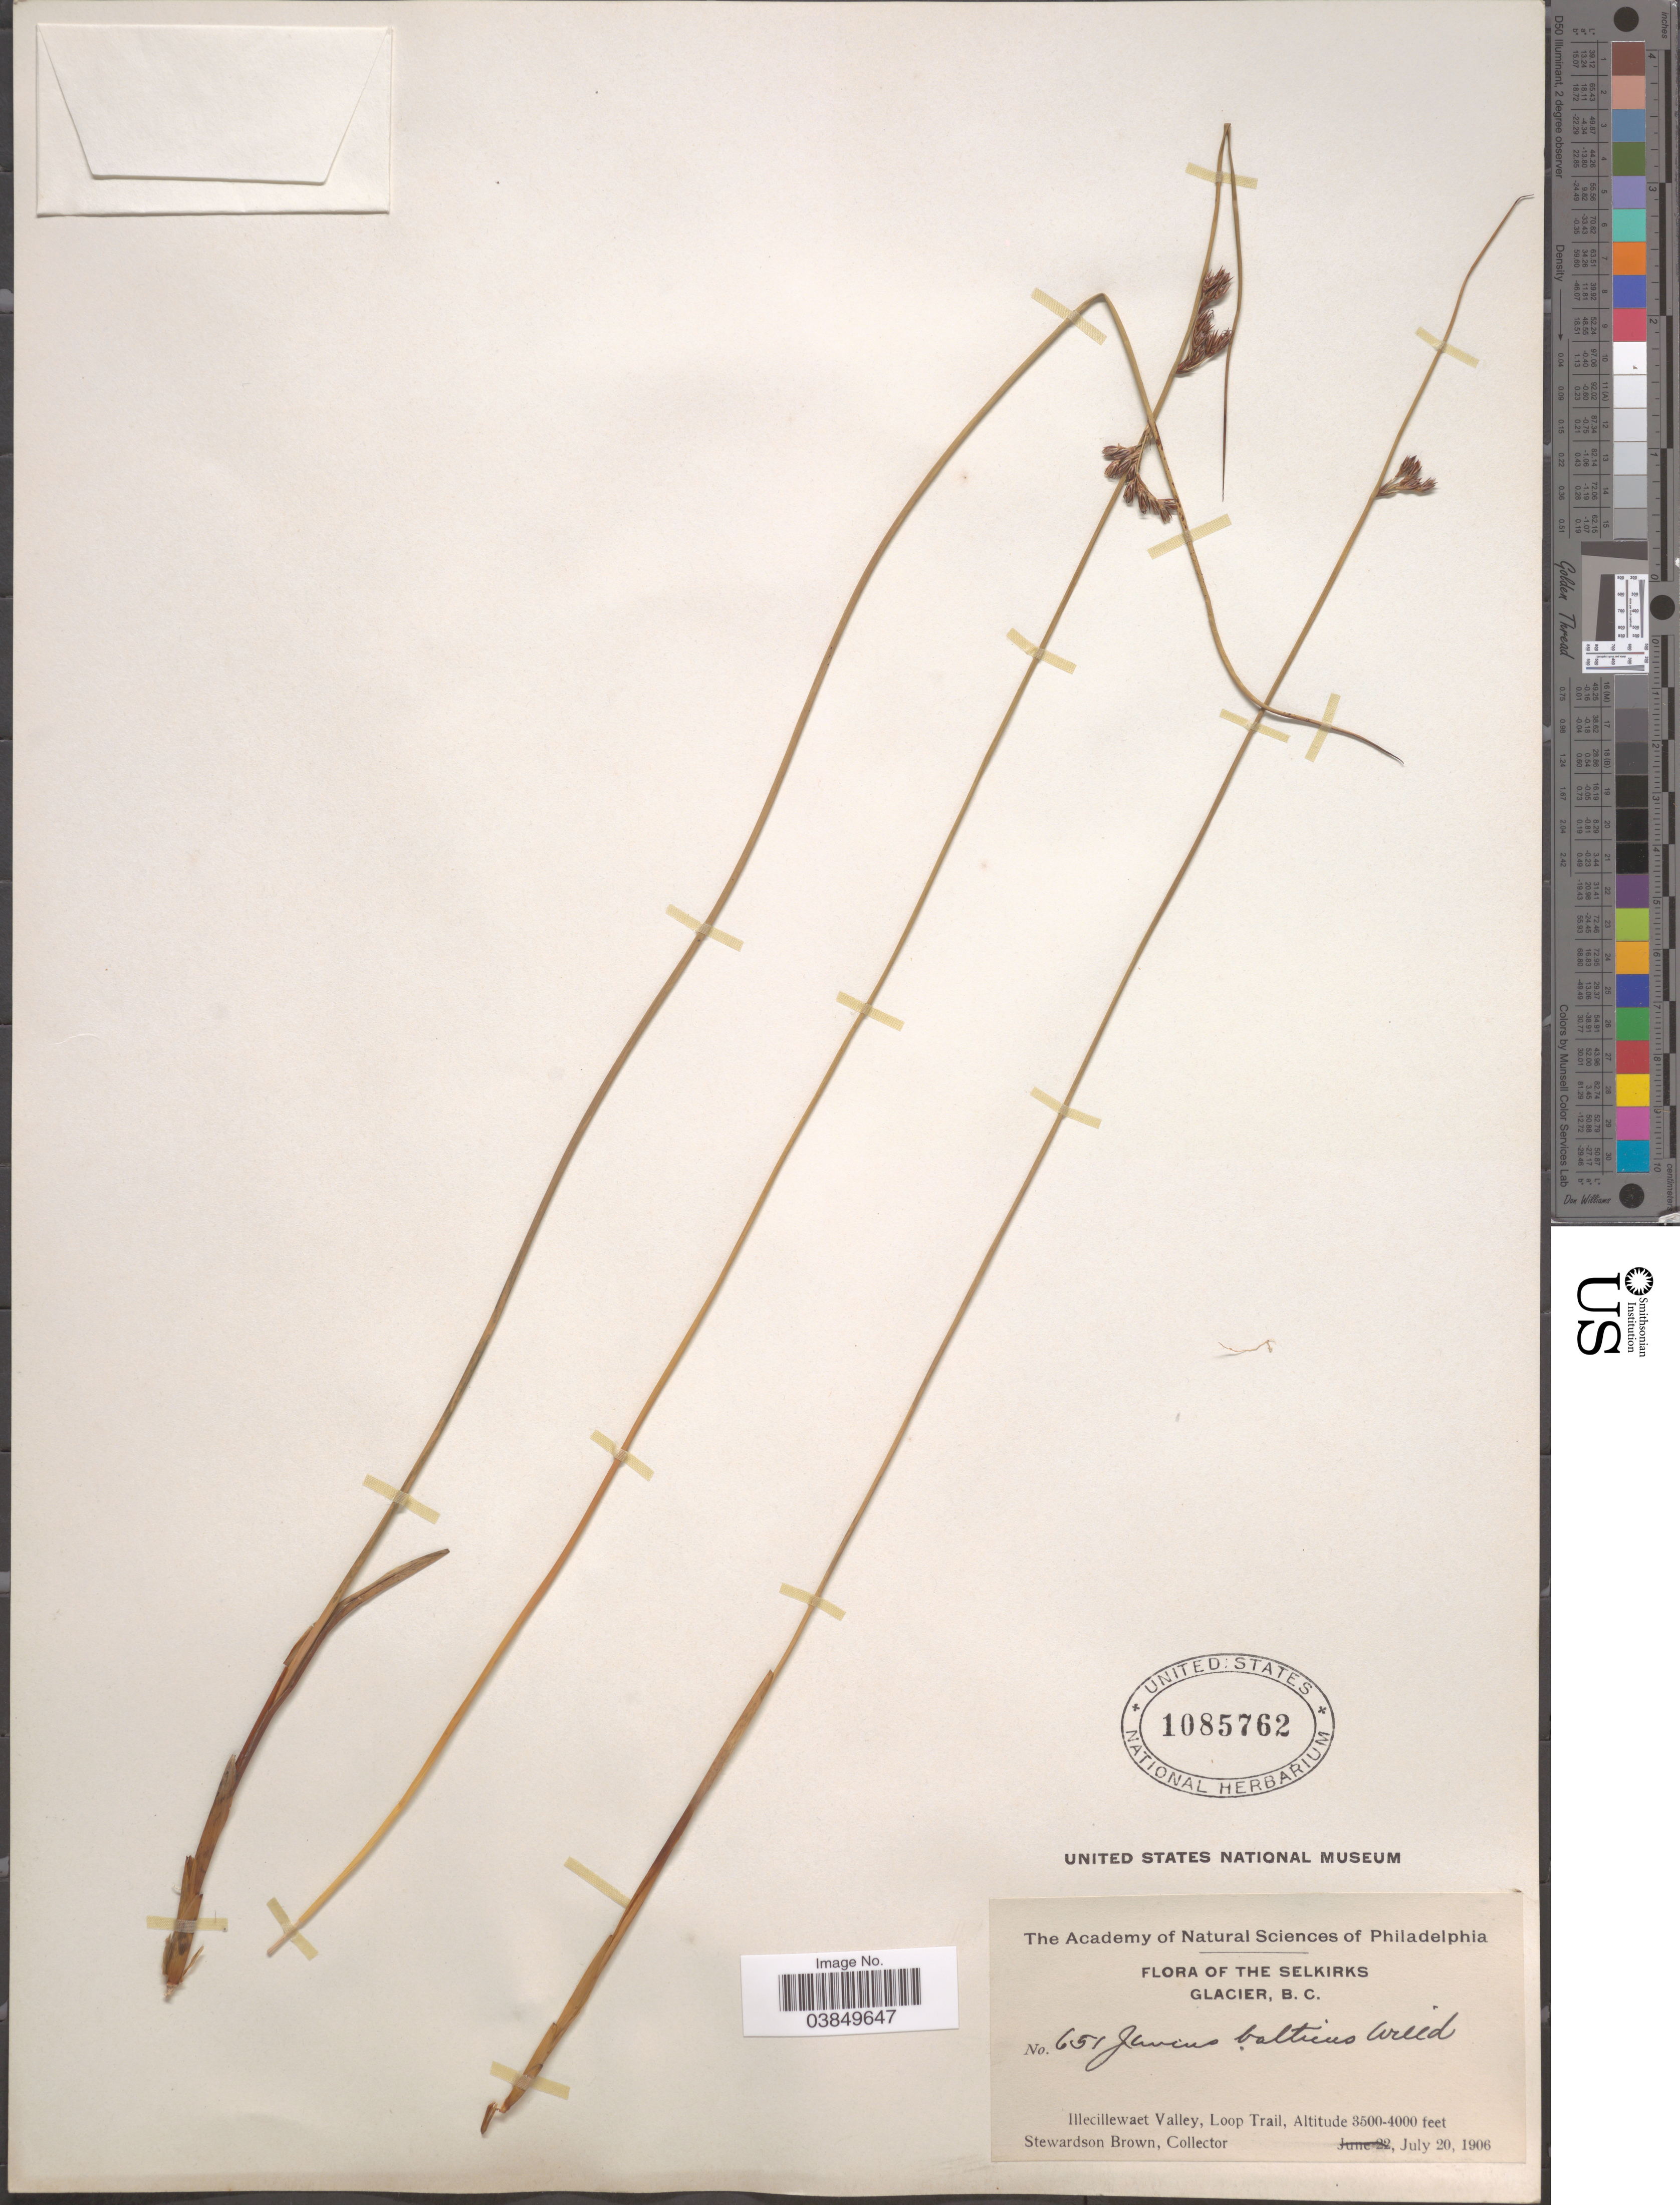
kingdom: Plantae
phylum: Tracheophyta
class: Liliopsida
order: Poales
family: Juncaceae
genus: Juncus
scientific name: Juncus balticus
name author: Willd.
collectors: S. Brown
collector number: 651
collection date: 1906-07-20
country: Canada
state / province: British Columbia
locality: Selkirks Glacier. Illecillewaet Valley, Loop Trail.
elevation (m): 1067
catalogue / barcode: US 1085762